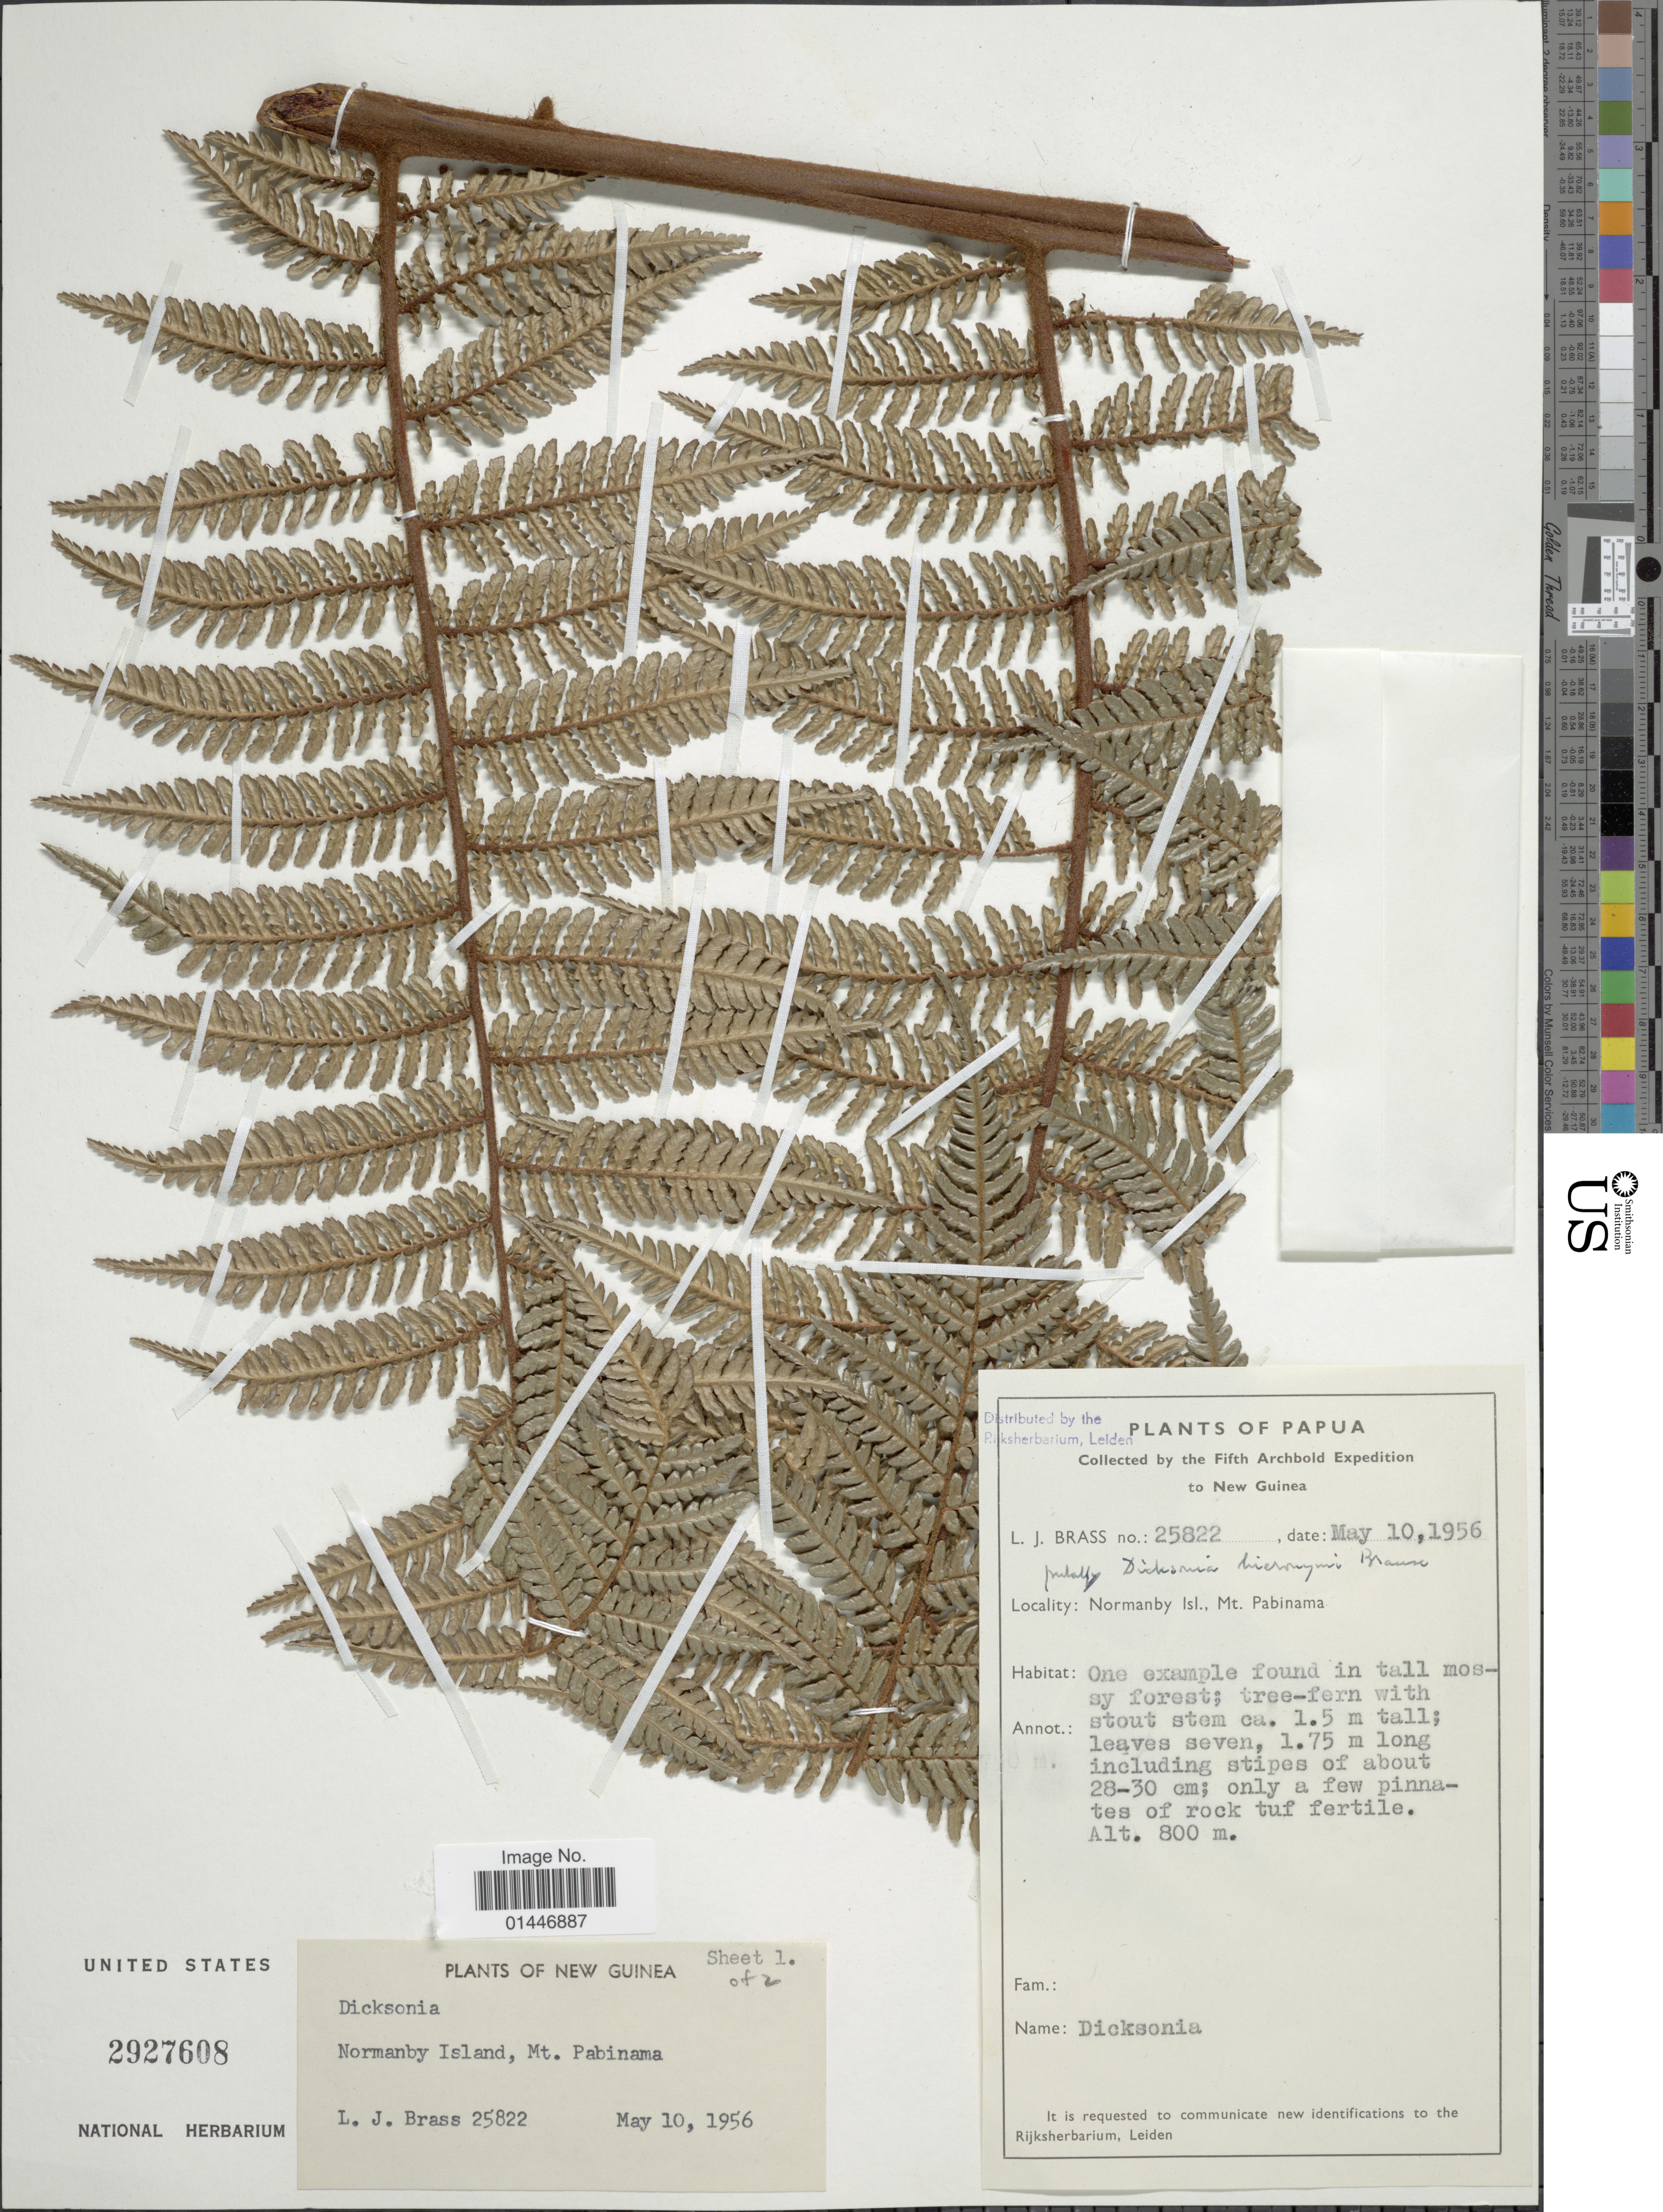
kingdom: Plantae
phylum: Tracheophyta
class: Polypodiopsida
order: Cyatheales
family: Dicksoniaceae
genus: Dicksonia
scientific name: Dicksonia lanigera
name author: Holttum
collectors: L. J. Brass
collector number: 25822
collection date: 1956-05-10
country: Papua New Guinea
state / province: Milne Bay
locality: Papua, New Guinea, Normanby Isl., Mt. Pabinama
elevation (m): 800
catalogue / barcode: US 2927608